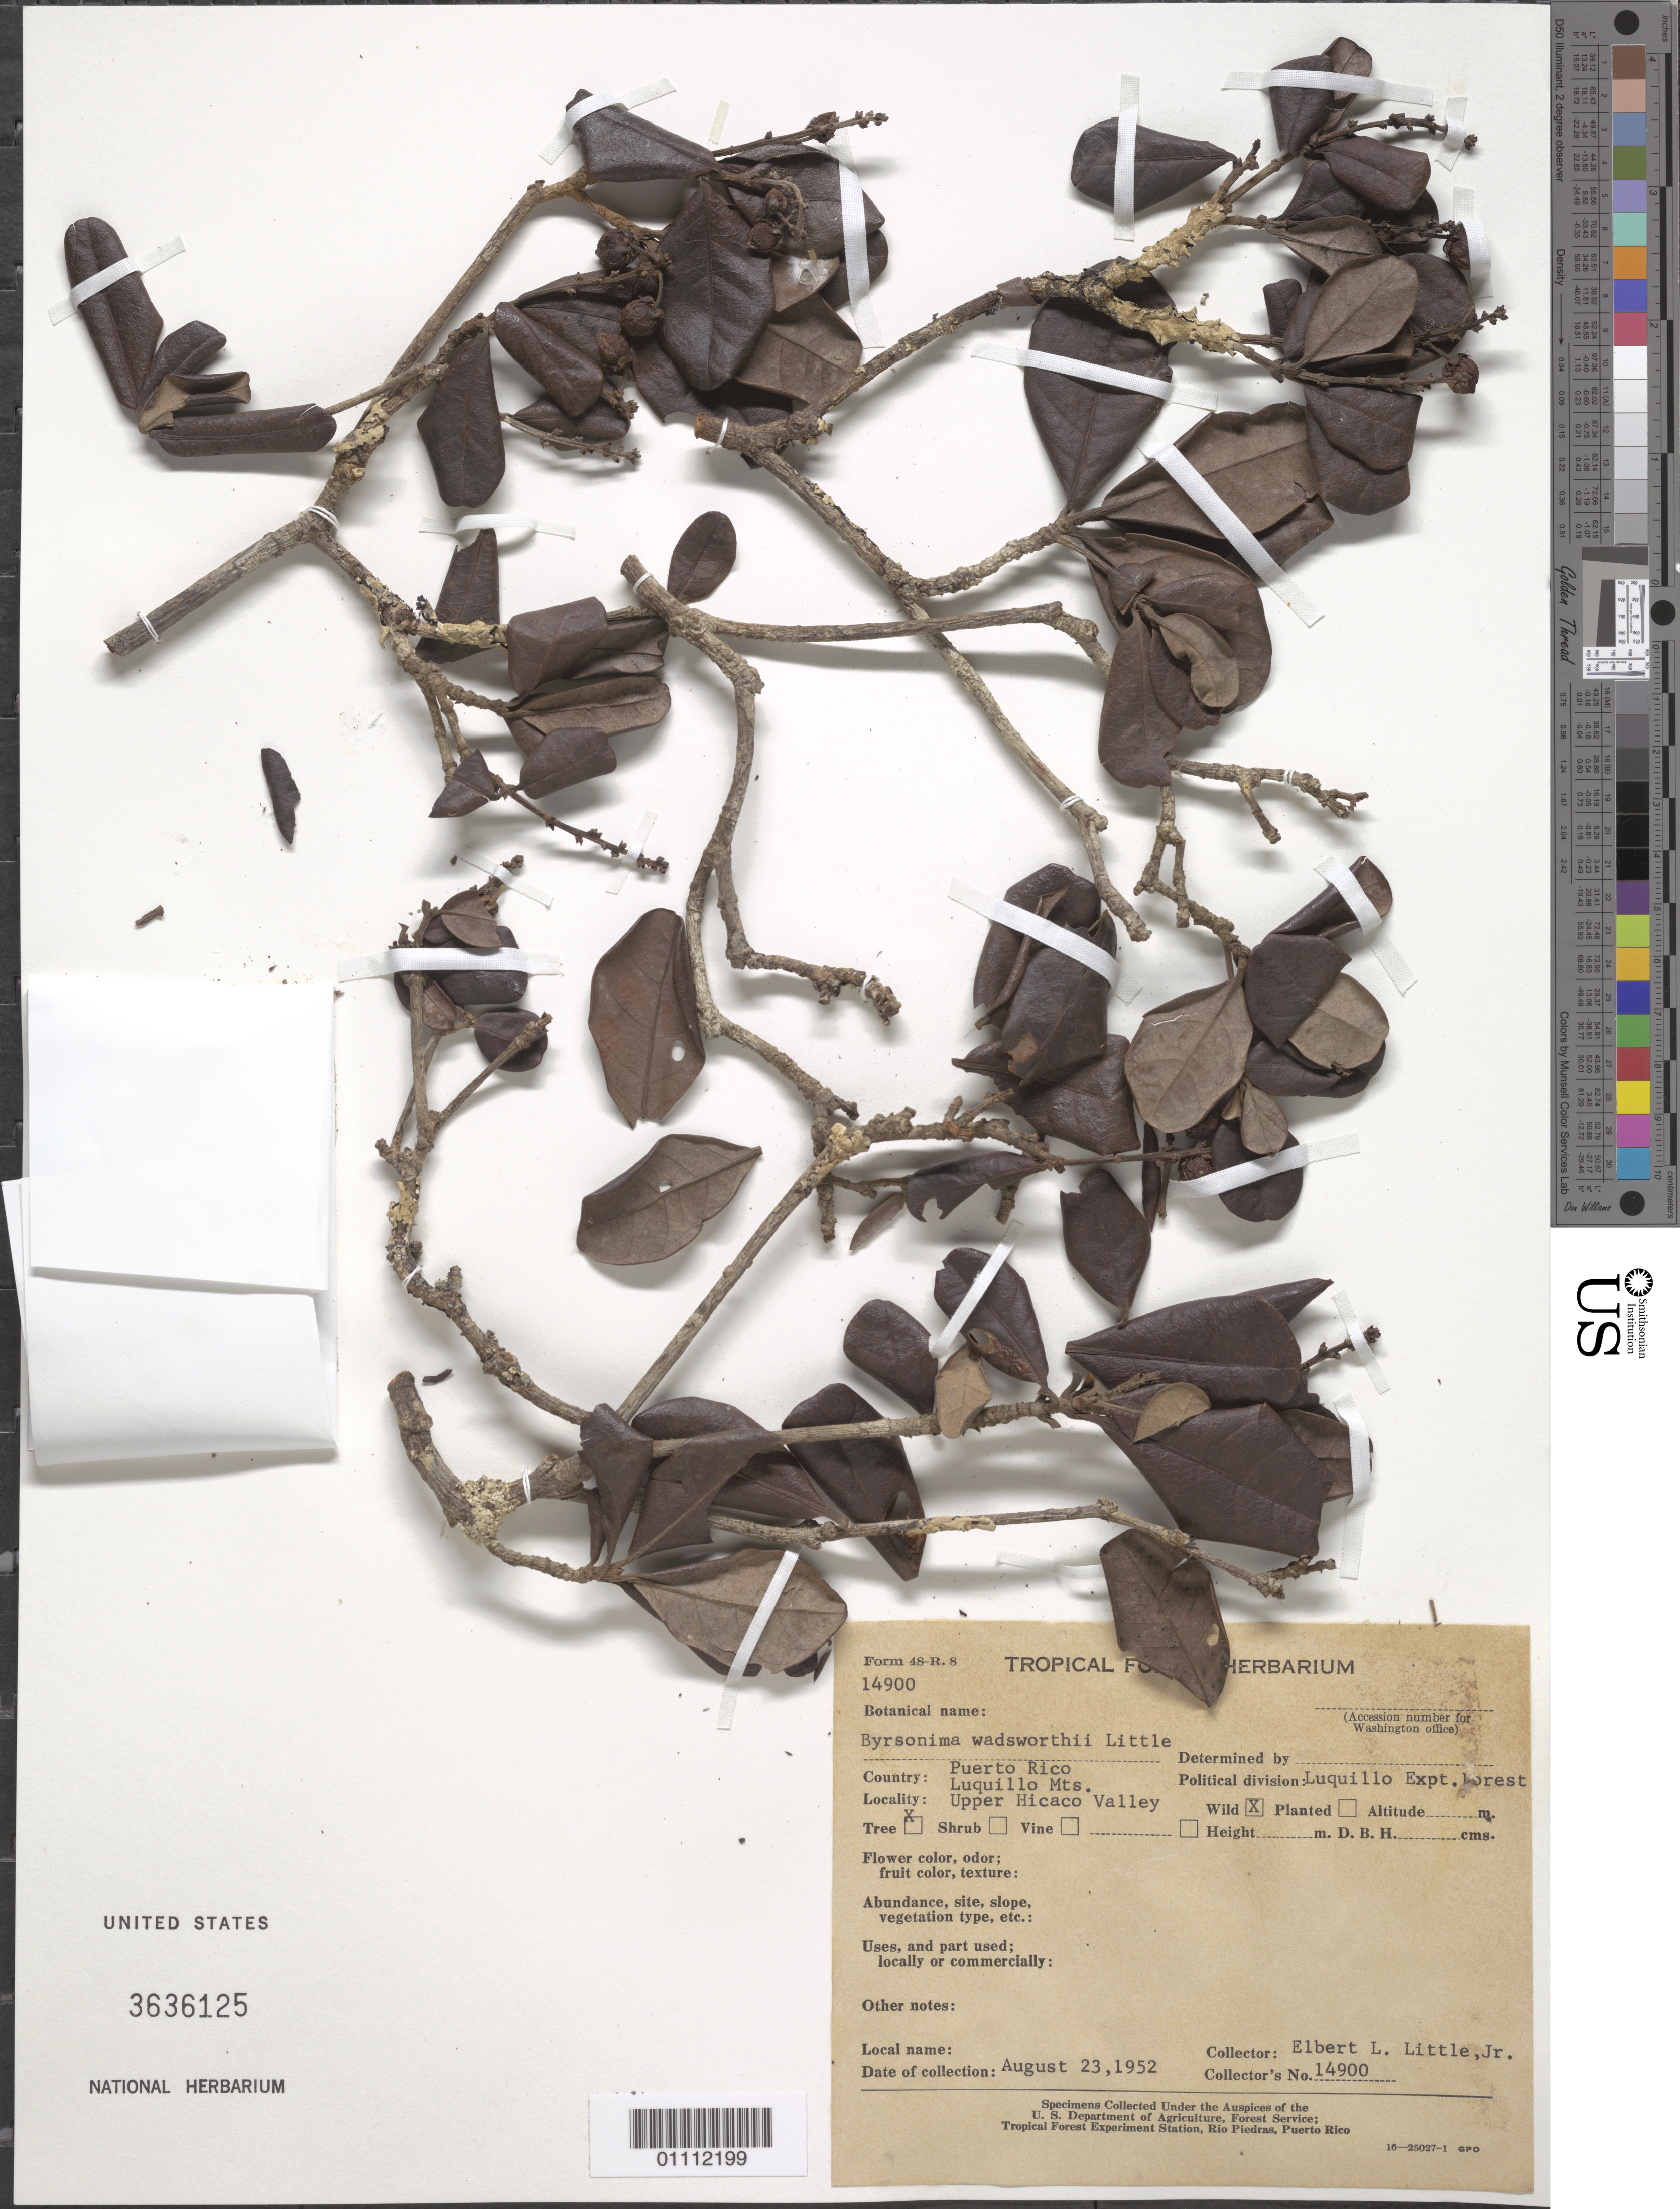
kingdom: Plantae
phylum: Tracheophyta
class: Magnoliopsida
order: Malpighiales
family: Malpighiaceae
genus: Byrsonima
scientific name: Byrsonima wadsworthii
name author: Little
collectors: E. L. Little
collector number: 14900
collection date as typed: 23 Aug 1952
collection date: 1952-08-23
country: Puerto Rico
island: Puerto Rico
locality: Luquillo Expt. Forest, Luquillo Mts., upper Hicaco Valley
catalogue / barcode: US 3636125